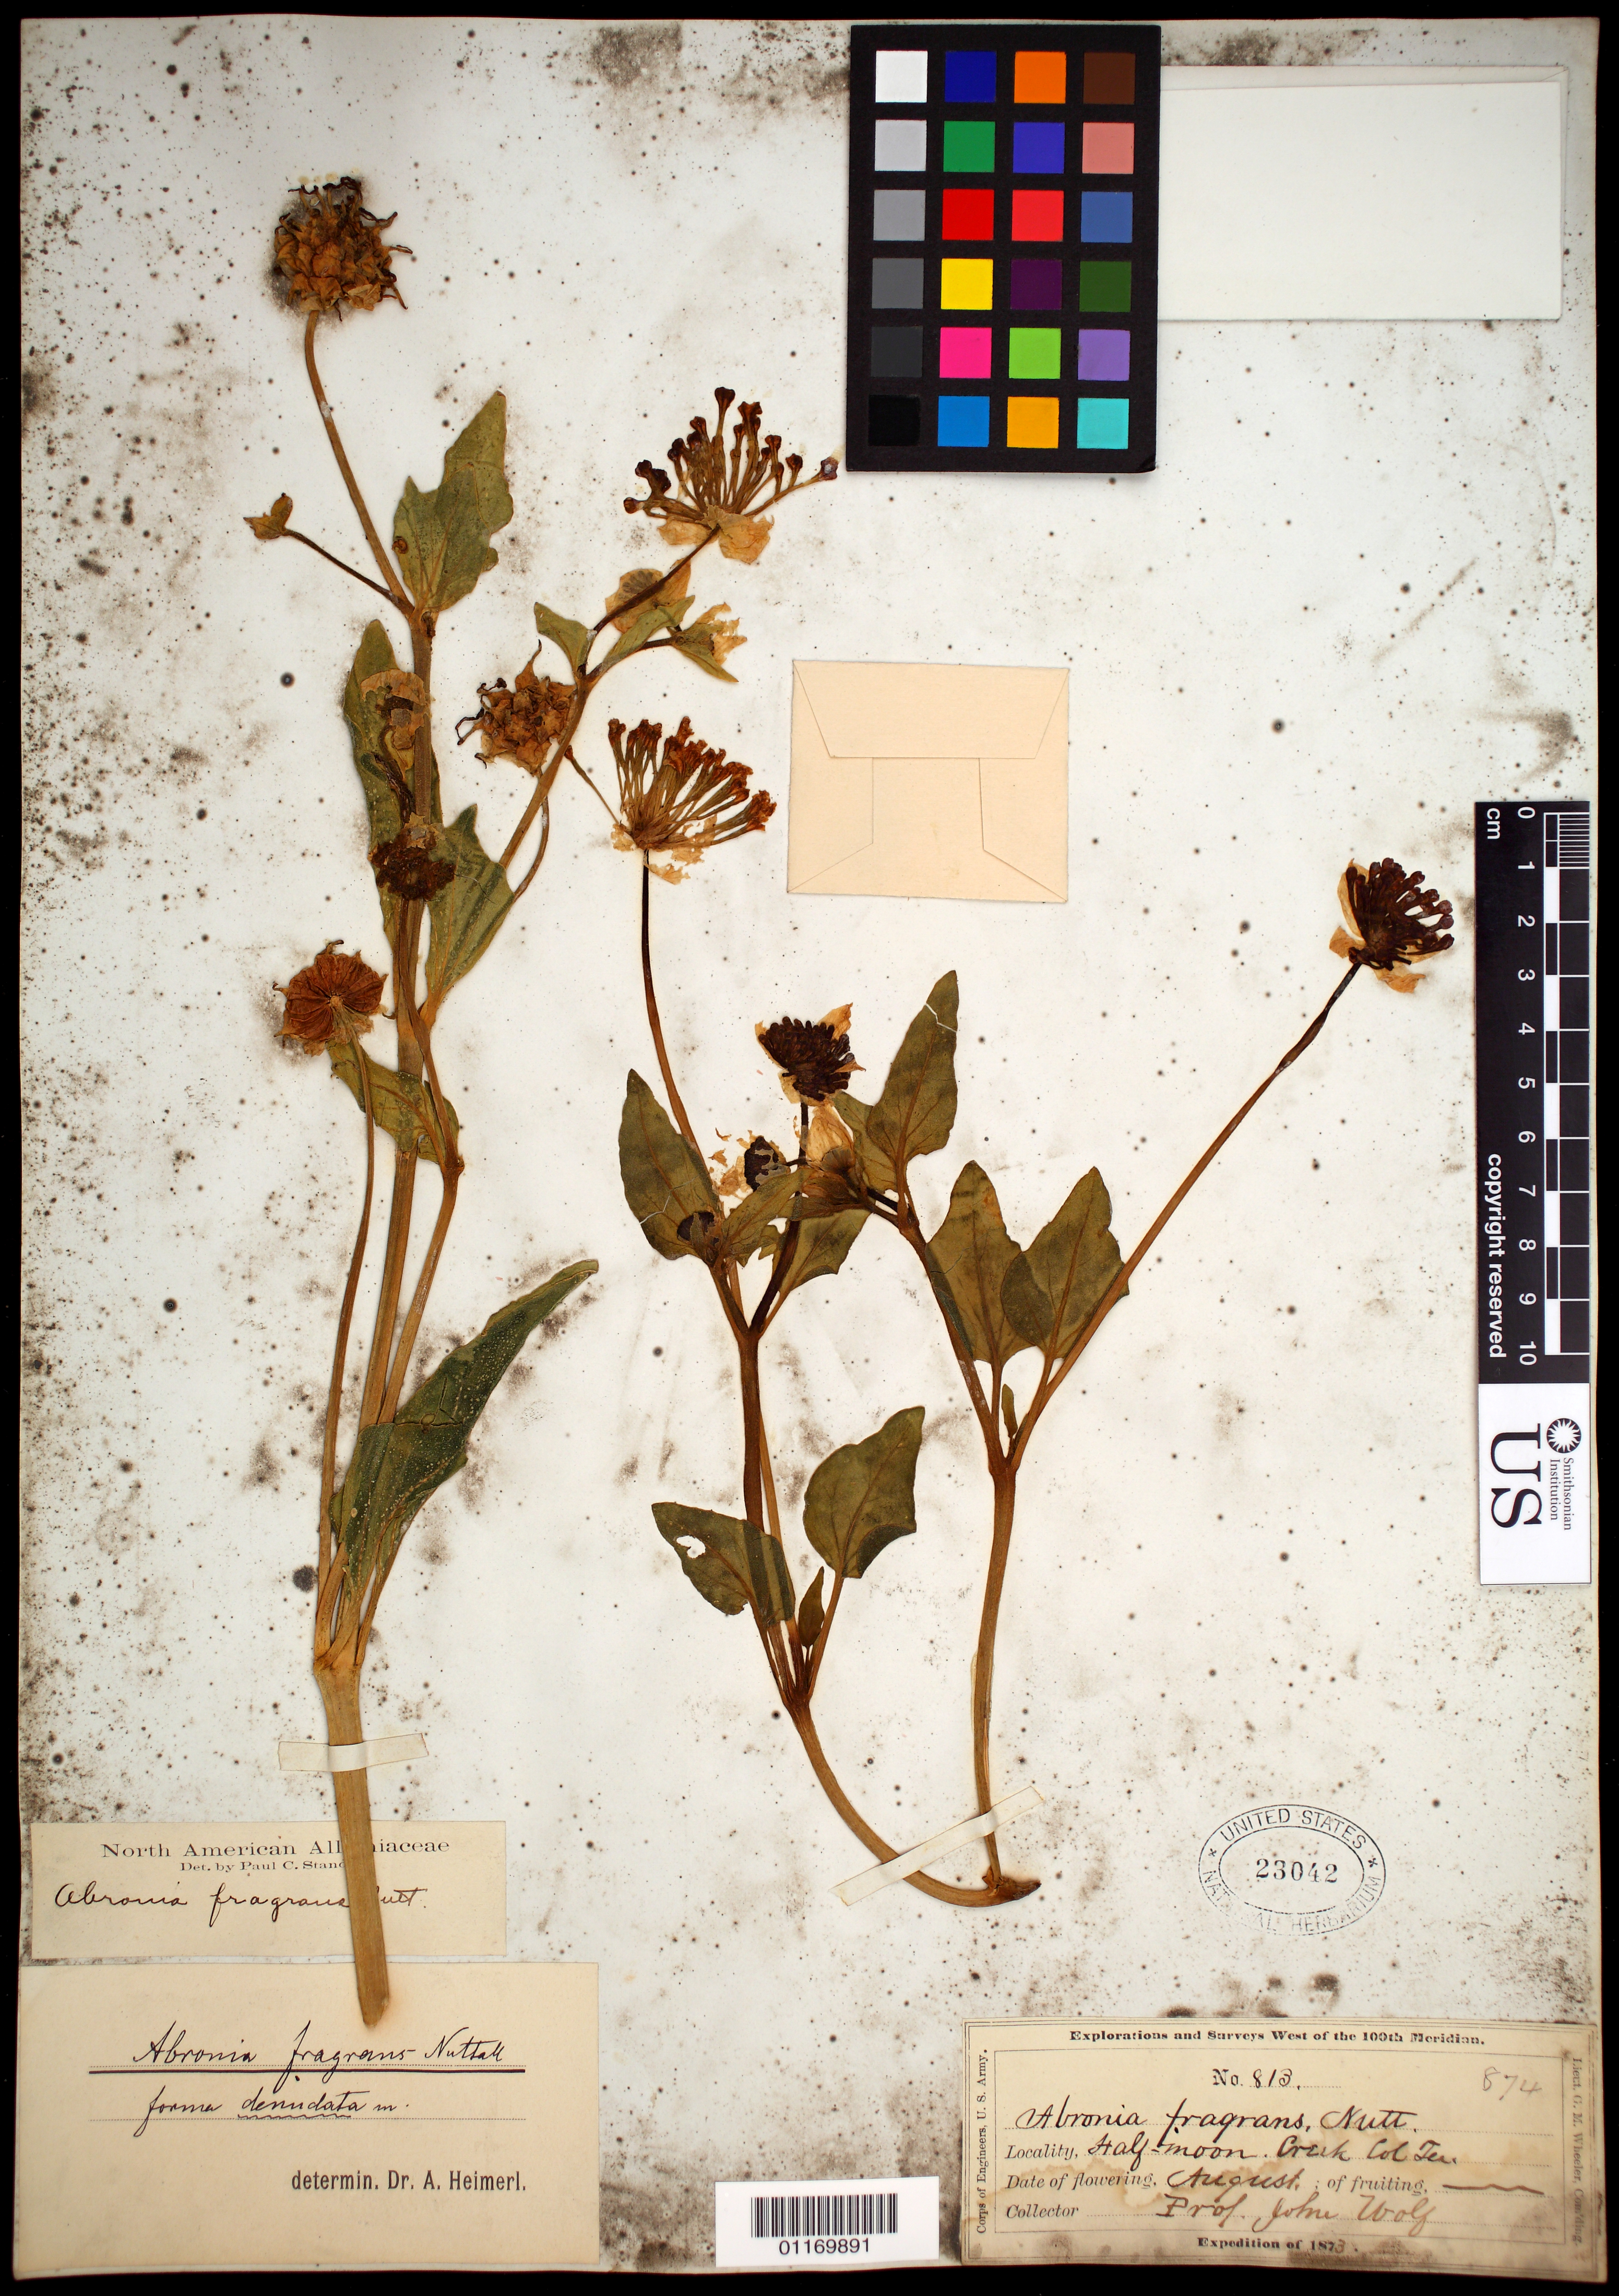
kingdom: Plantae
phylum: Tracheophyta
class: Magnoliopsida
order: Caryophyllales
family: Nyctaginaceae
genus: Abronia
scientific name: Abronia fragrans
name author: Nutt. ex Hook.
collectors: W. Forwood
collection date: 1881-09-02 or 1882-09-02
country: United States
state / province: Idaho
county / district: Camas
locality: Camas Creek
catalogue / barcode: US 23042